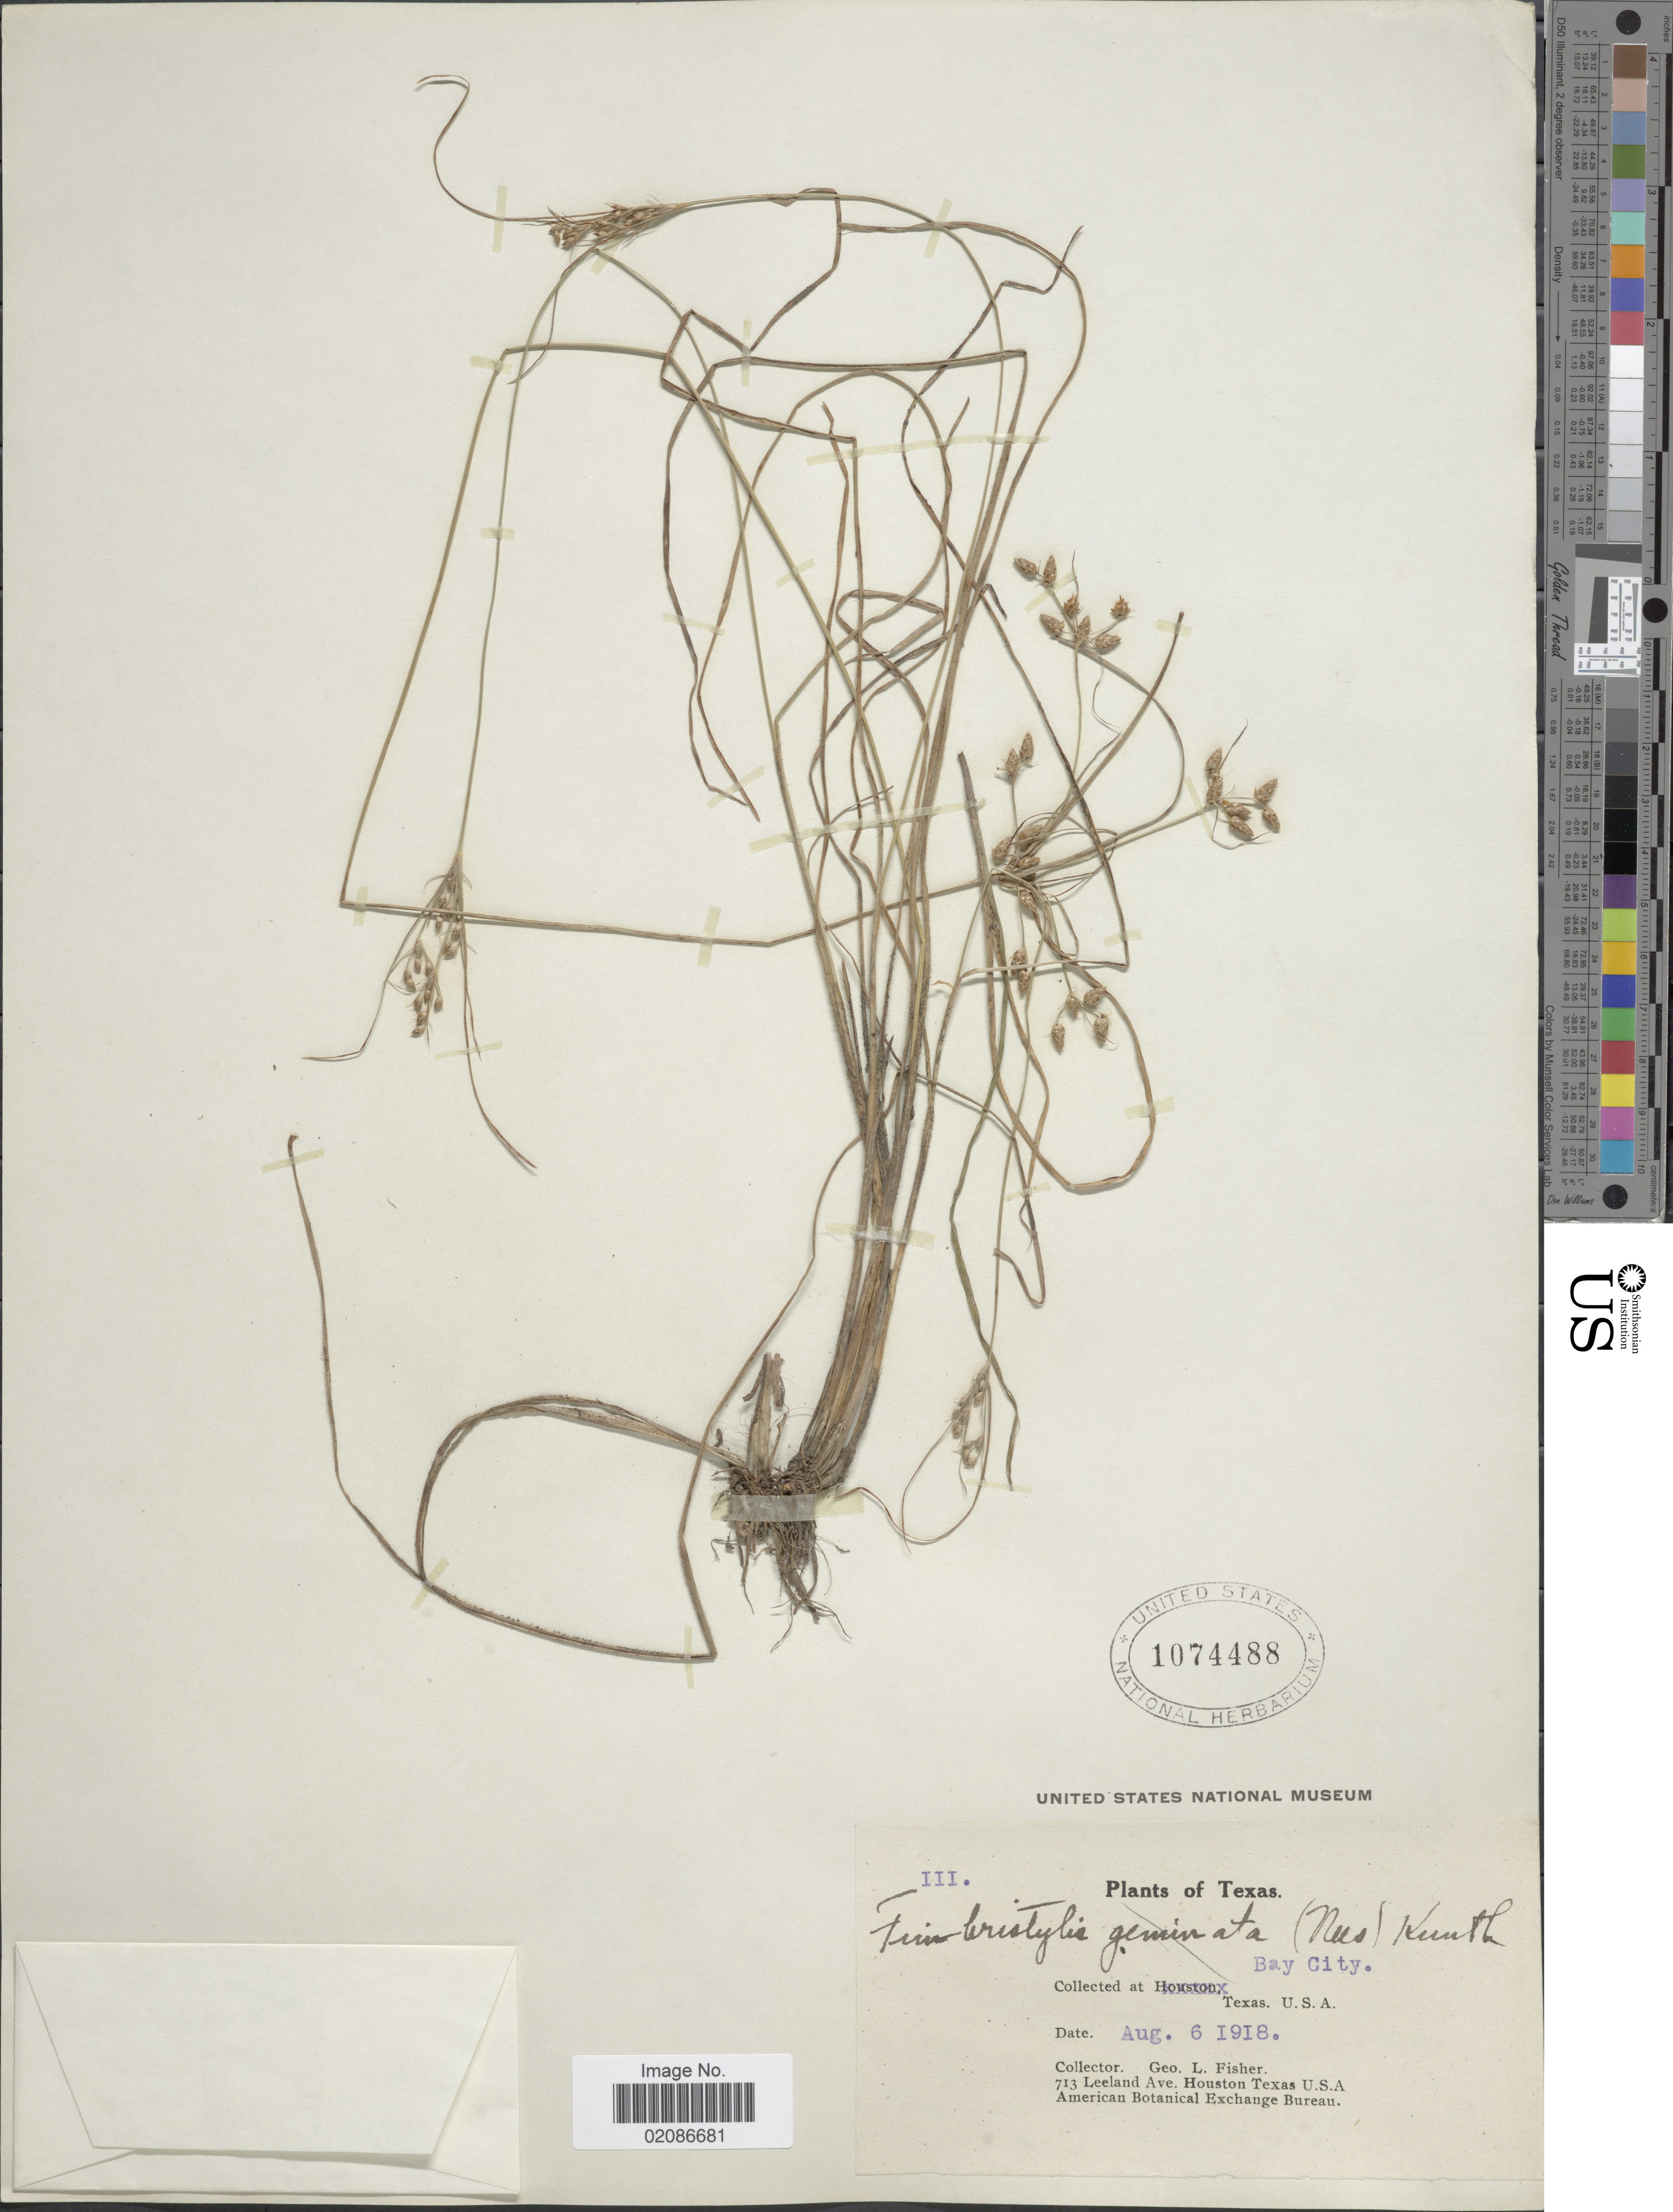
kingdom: Plantae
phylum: Tracheophyta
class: Liliopsida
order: Poales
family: Cyperaceae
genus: Fimbristylis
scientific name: Fimbristylis dichotoma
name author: (L.) Vahl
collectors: G. L. Fisher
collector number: III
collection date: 1918-08-06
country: United States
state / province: Texas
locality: Bay City. Texas, U.S.A.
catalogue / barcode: US 1074488